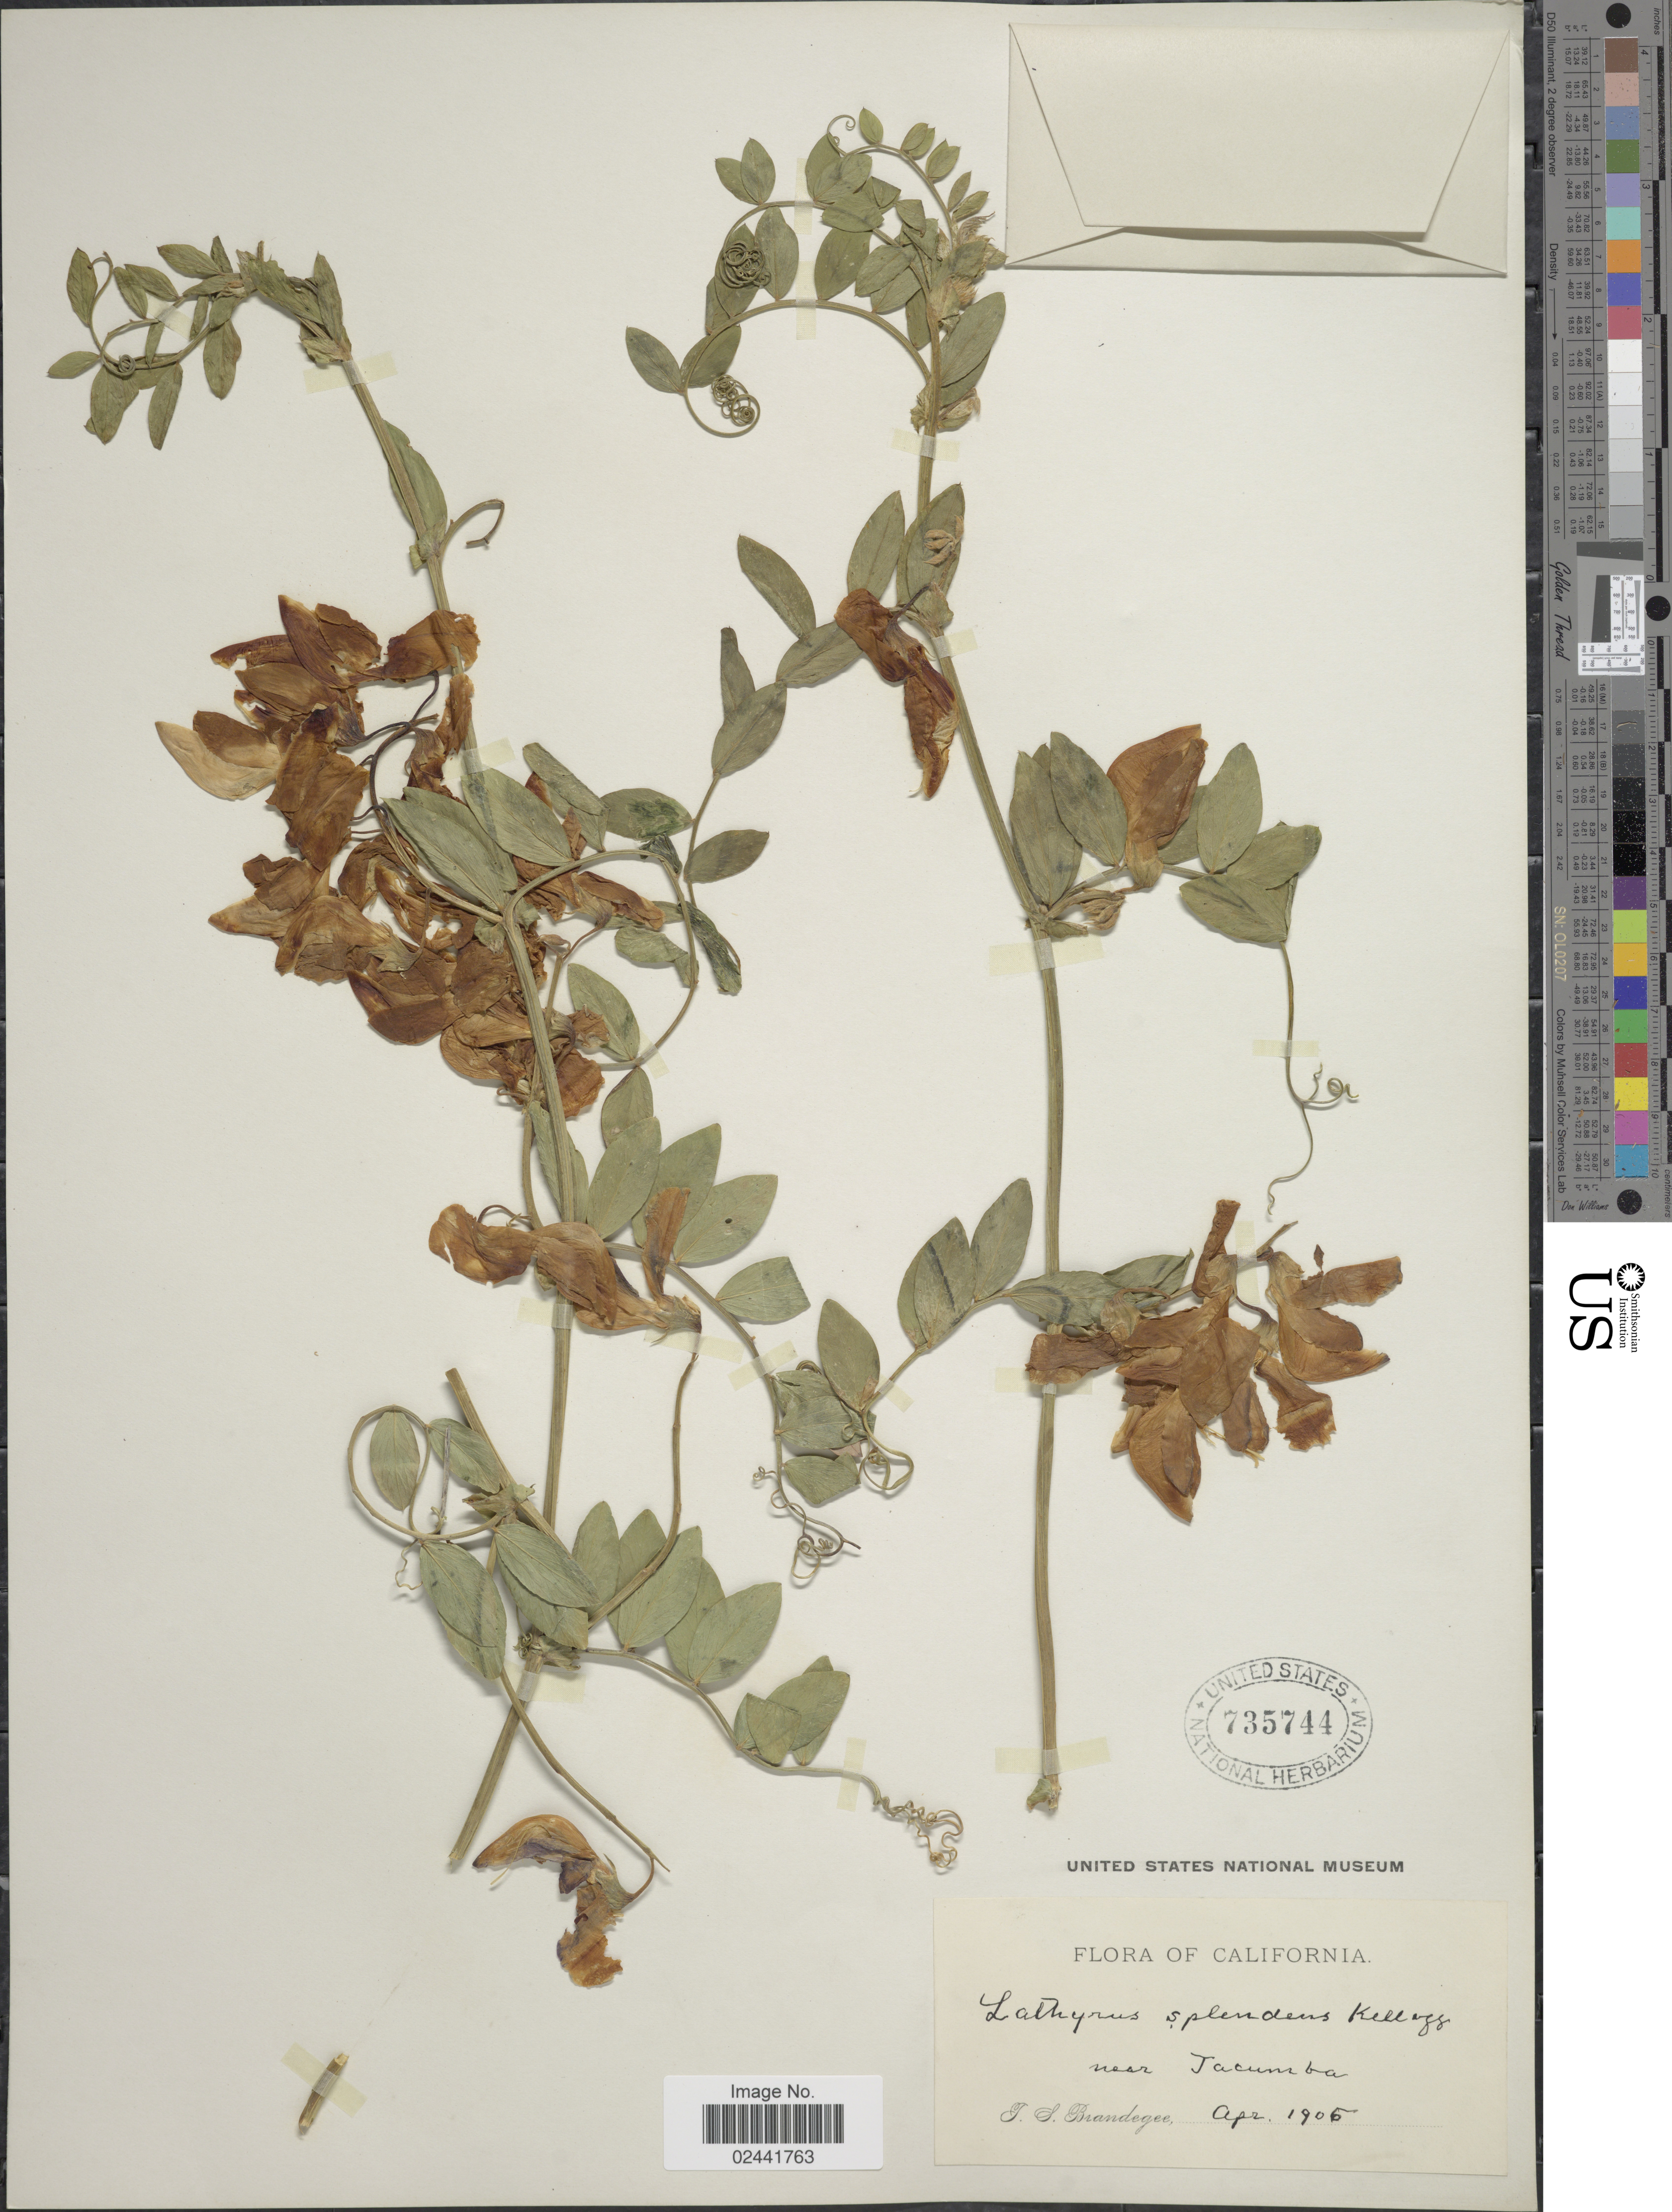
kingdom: Plantae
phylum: Tracheophyta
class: Magnoliopsida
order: Fabales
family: Fabaceae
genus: Lathyrus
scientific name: Lathyrus splendens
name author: Kellogg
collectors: T. S. Brandegee (herbarium)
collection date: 1905-04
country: United States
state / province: California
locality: Near Tacumba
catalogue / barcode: US 735744